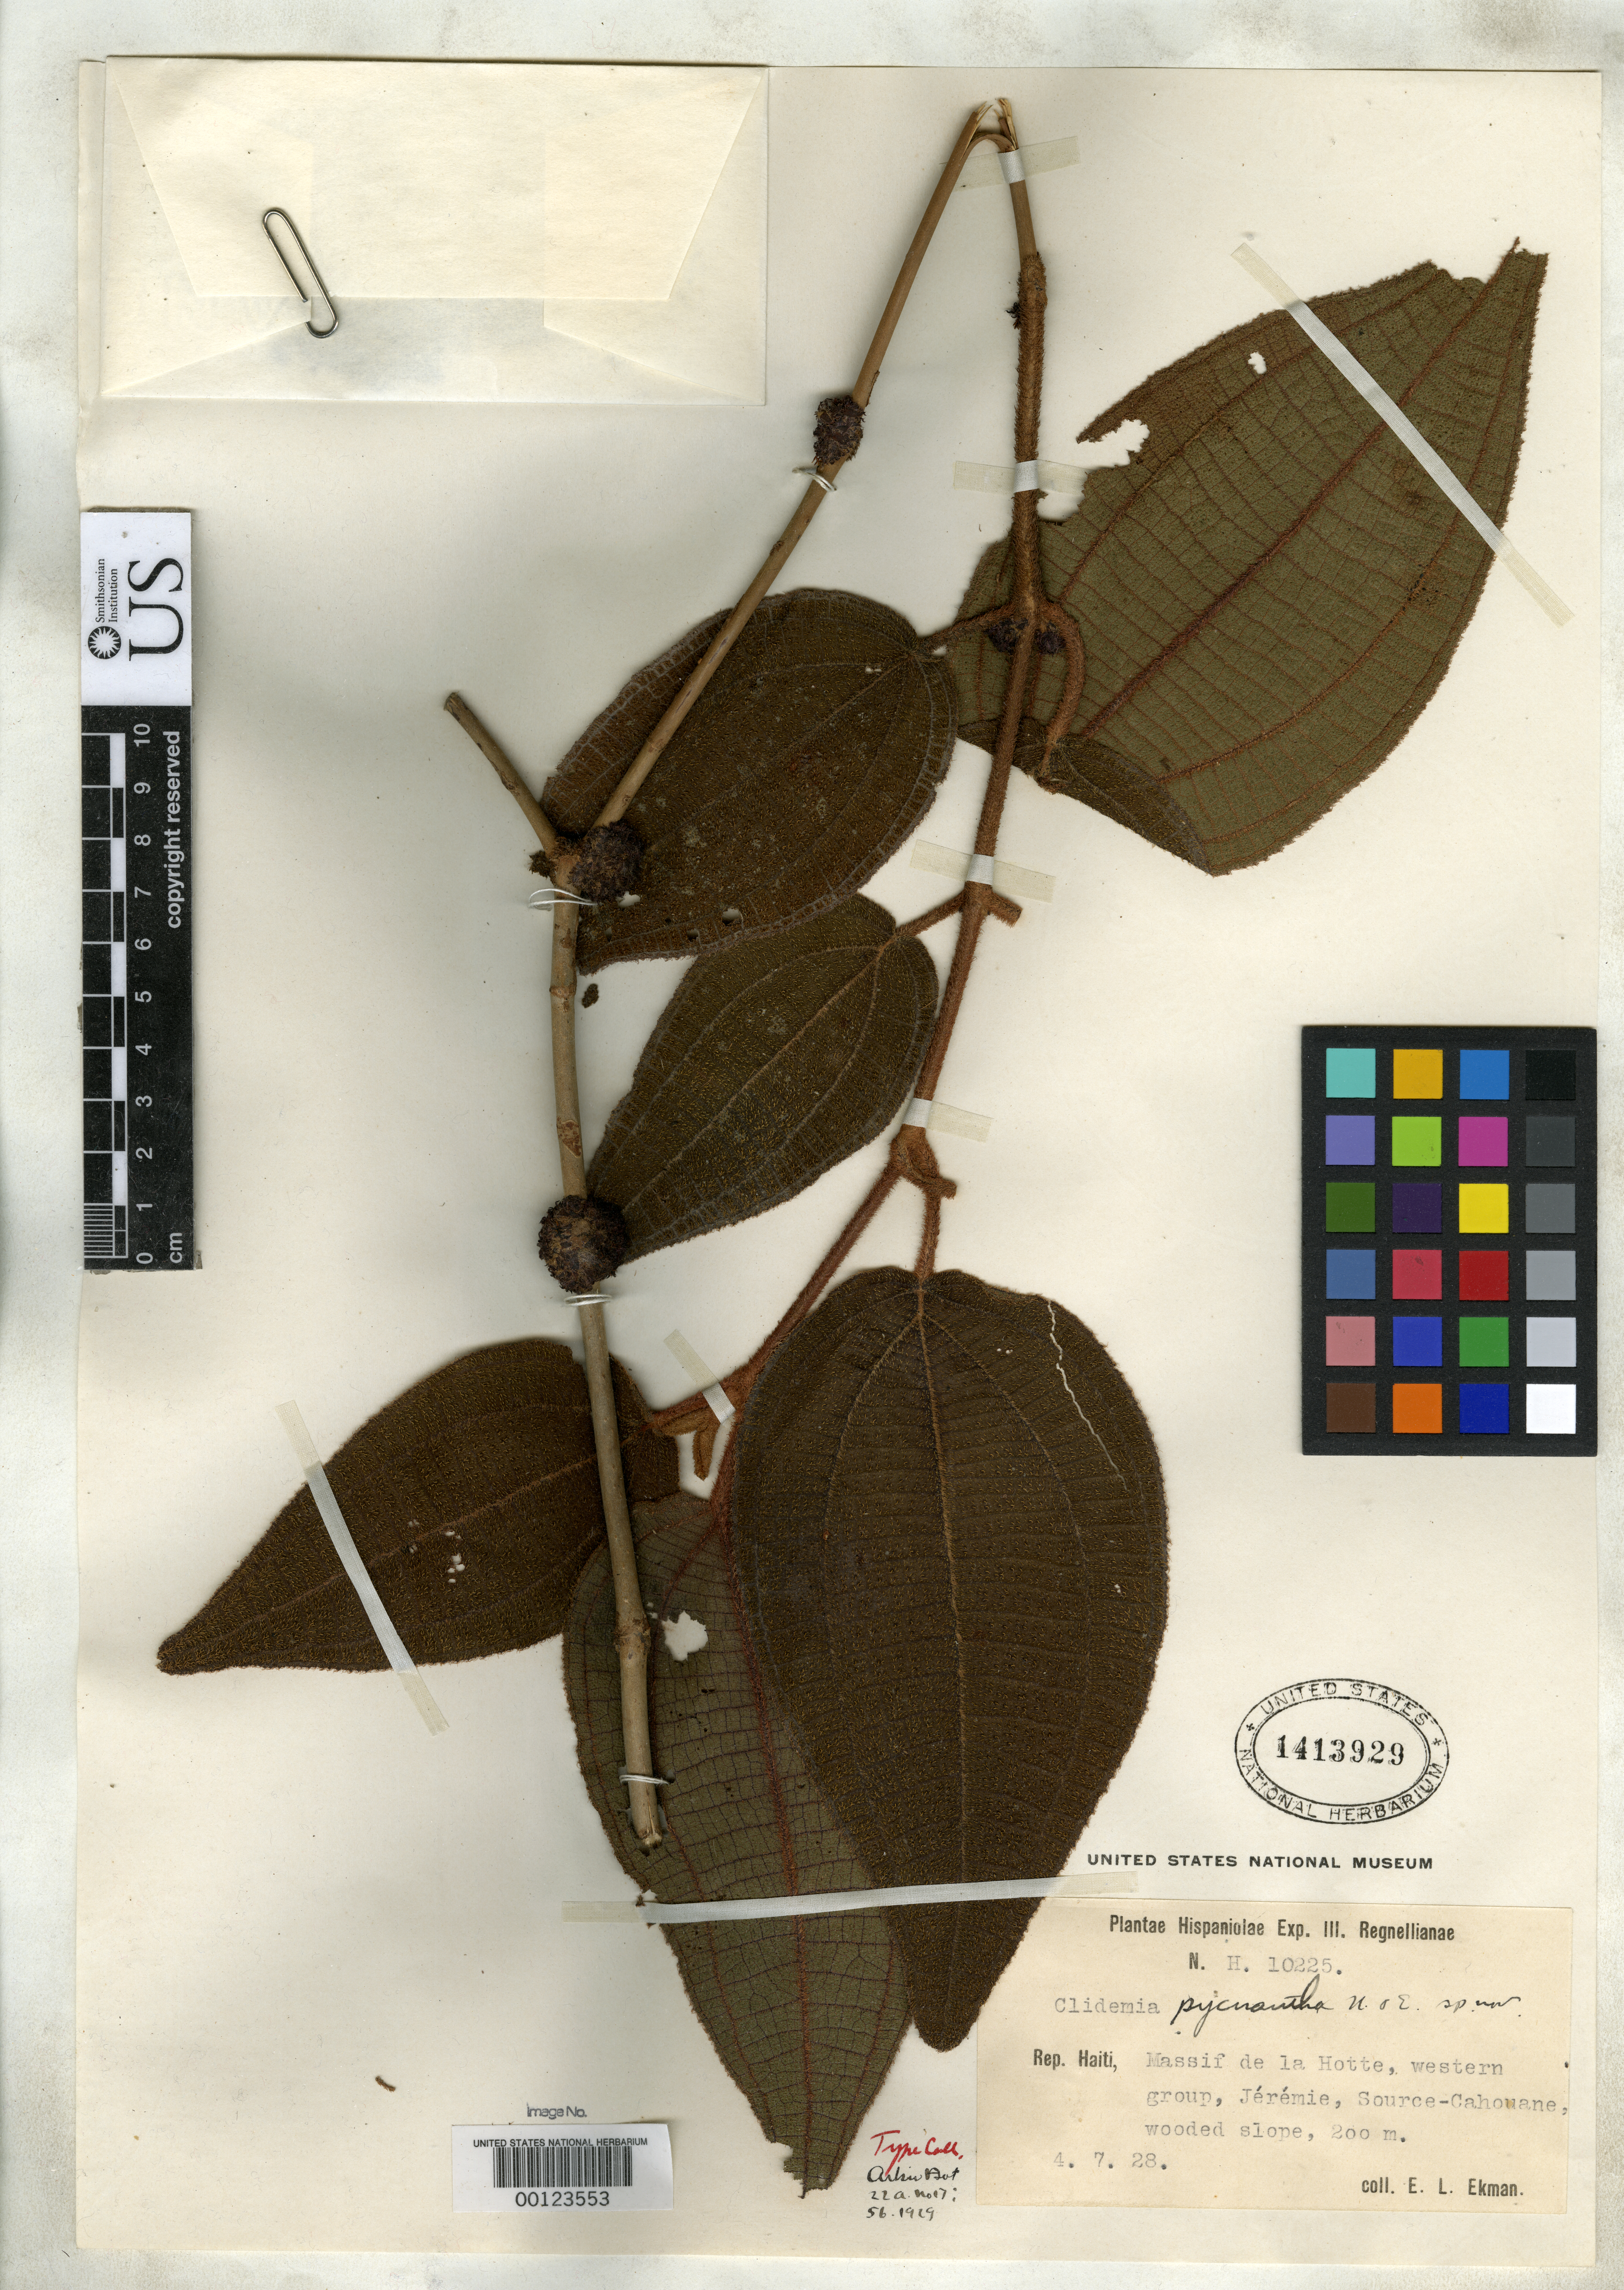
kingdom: Plantae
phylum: Tracheophyta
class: Magnoliopsida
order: Myrtales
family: Melastomataceae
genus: Clidemia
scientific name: Clidemia pycnantha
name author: Urb. & Ekman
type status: Isotype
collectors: E. L. Ekman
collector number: H 10225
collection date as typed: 04 Jul 1928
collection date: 1928-07-04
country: Haiti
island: Hispaniola Island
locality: Massif de la Hotte in parte occcidentali prope Jeremie ad source Cahouane.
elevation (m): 200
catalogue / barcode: US 1413929